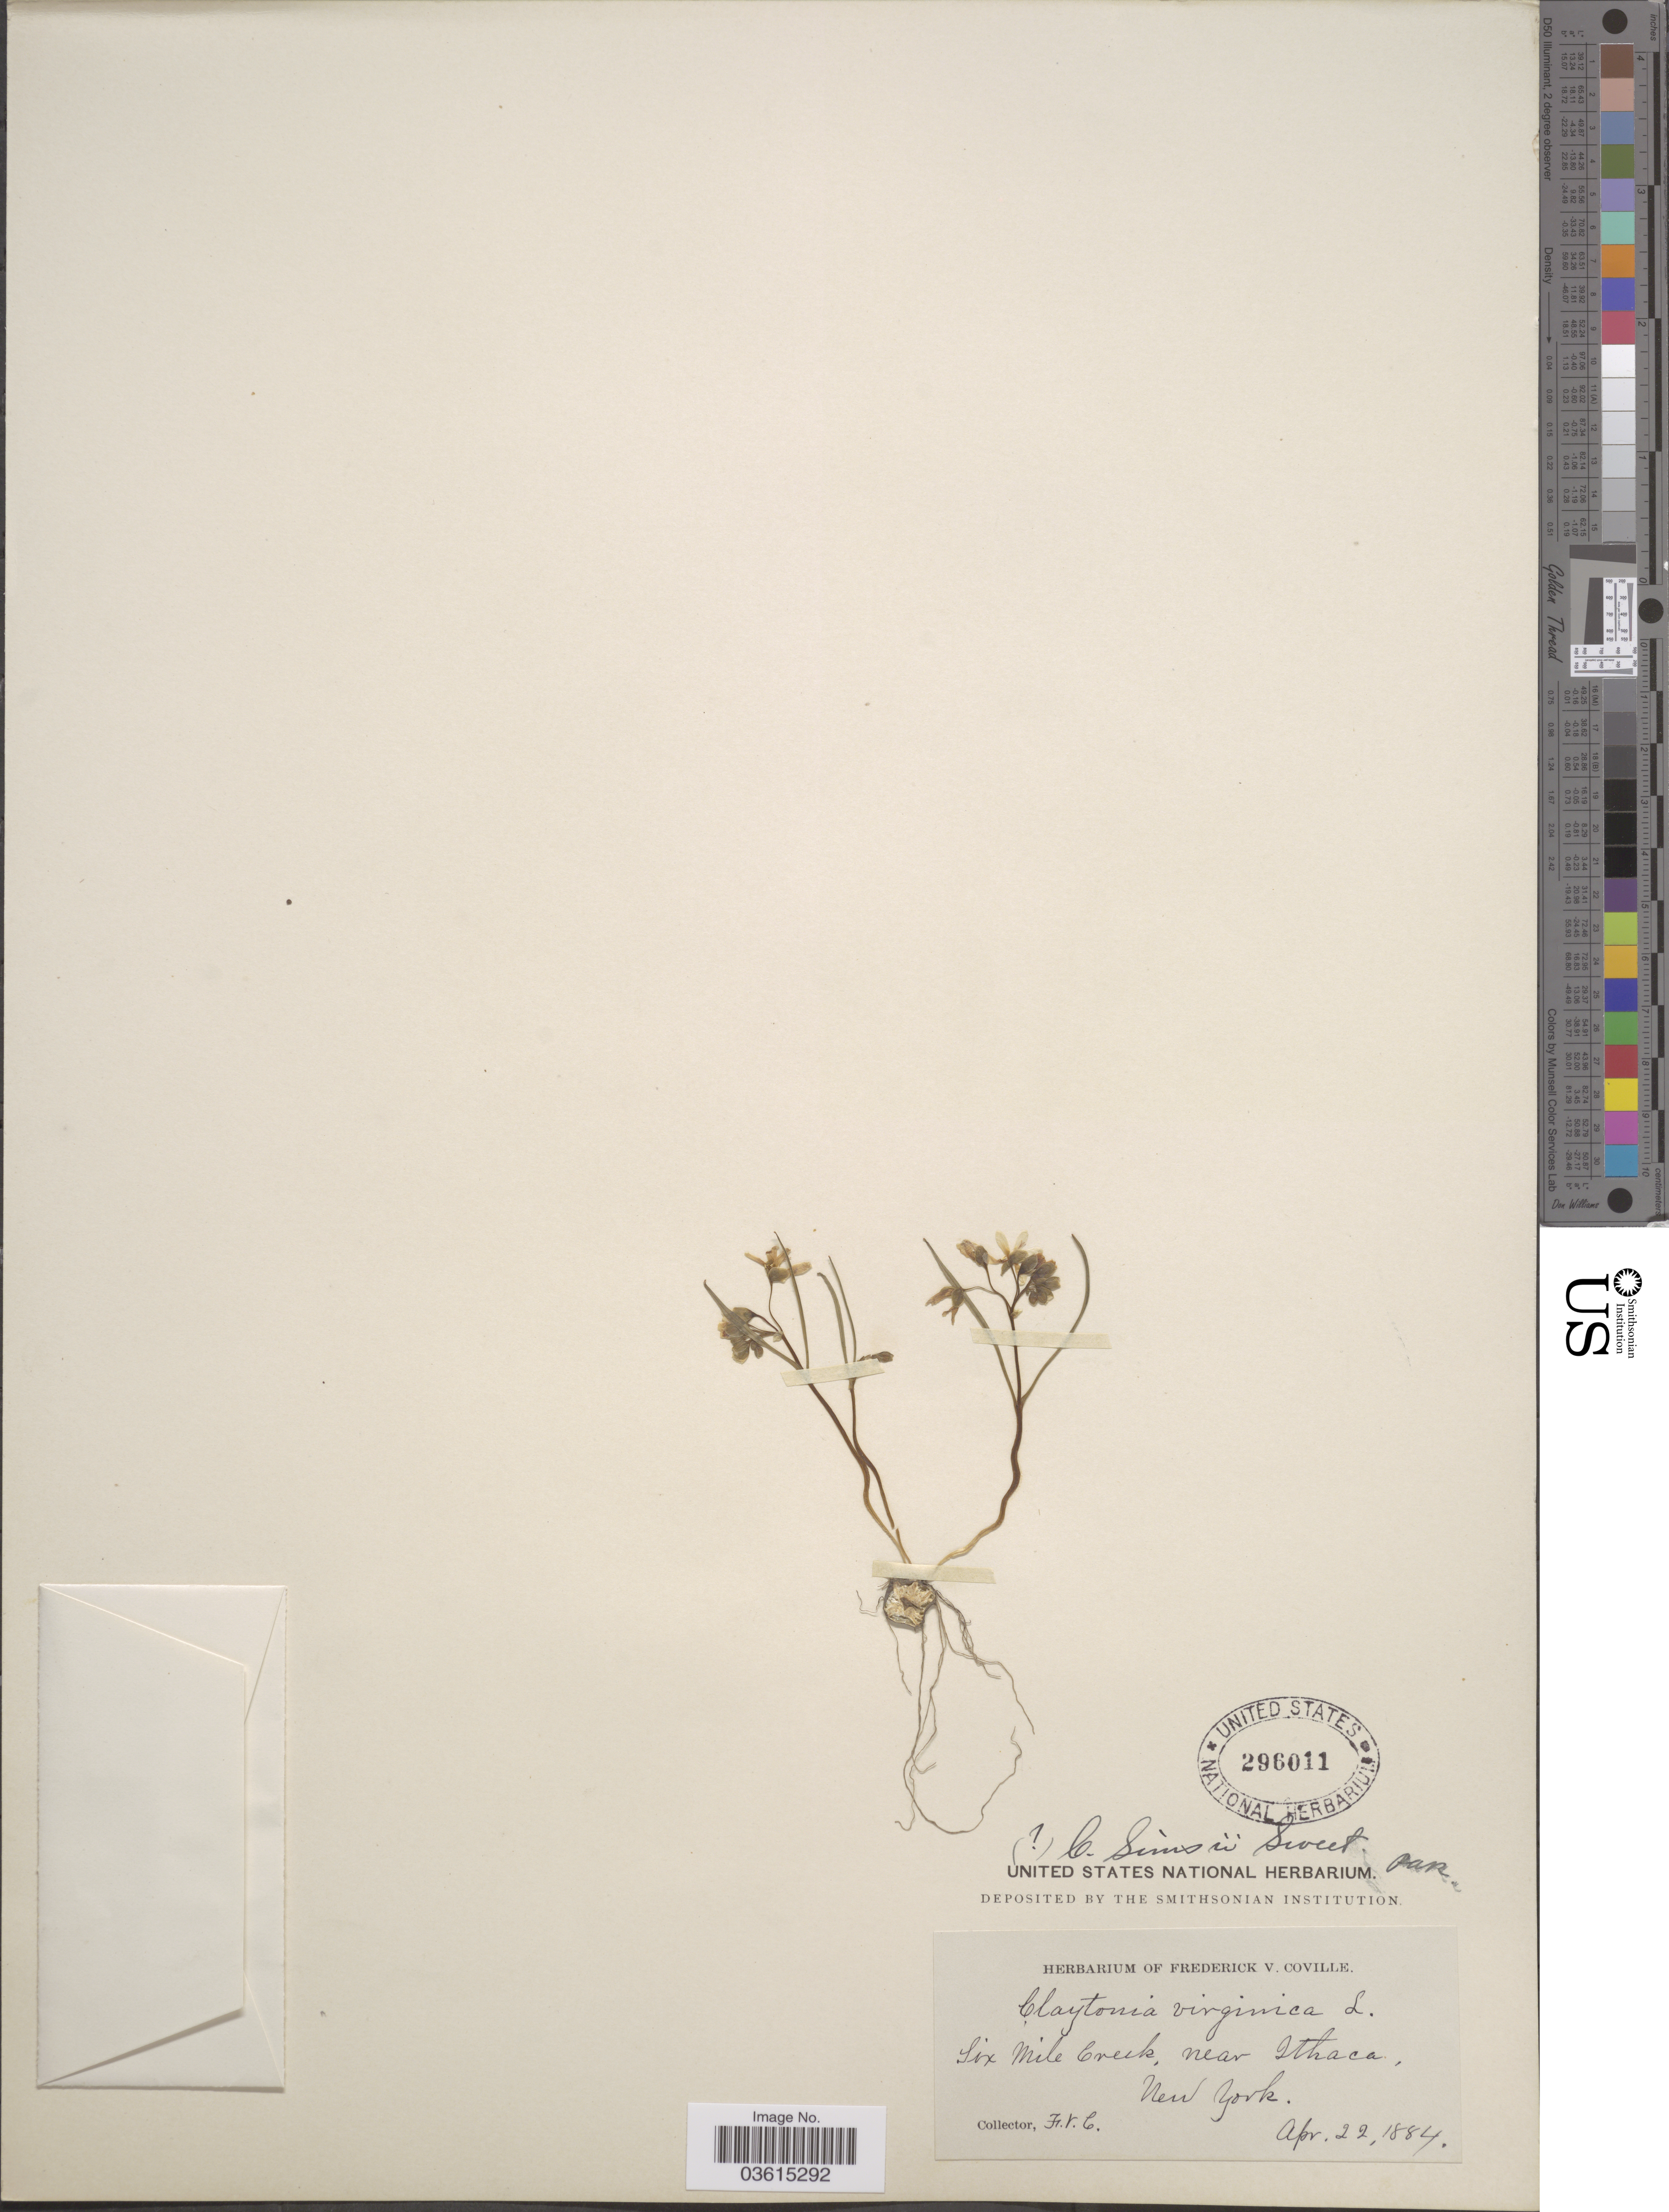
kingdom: Plantae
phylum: Tracheophyta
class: Magnoliopsida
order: Caryophyllales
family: Montiaceae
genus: Claytonia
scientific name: Claytonia virginica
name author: L.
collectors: F. V. Coville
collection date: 1884-04-22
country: United States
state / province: New York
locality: Six Mile Creek, near Ithaca.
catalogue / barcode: US 296011